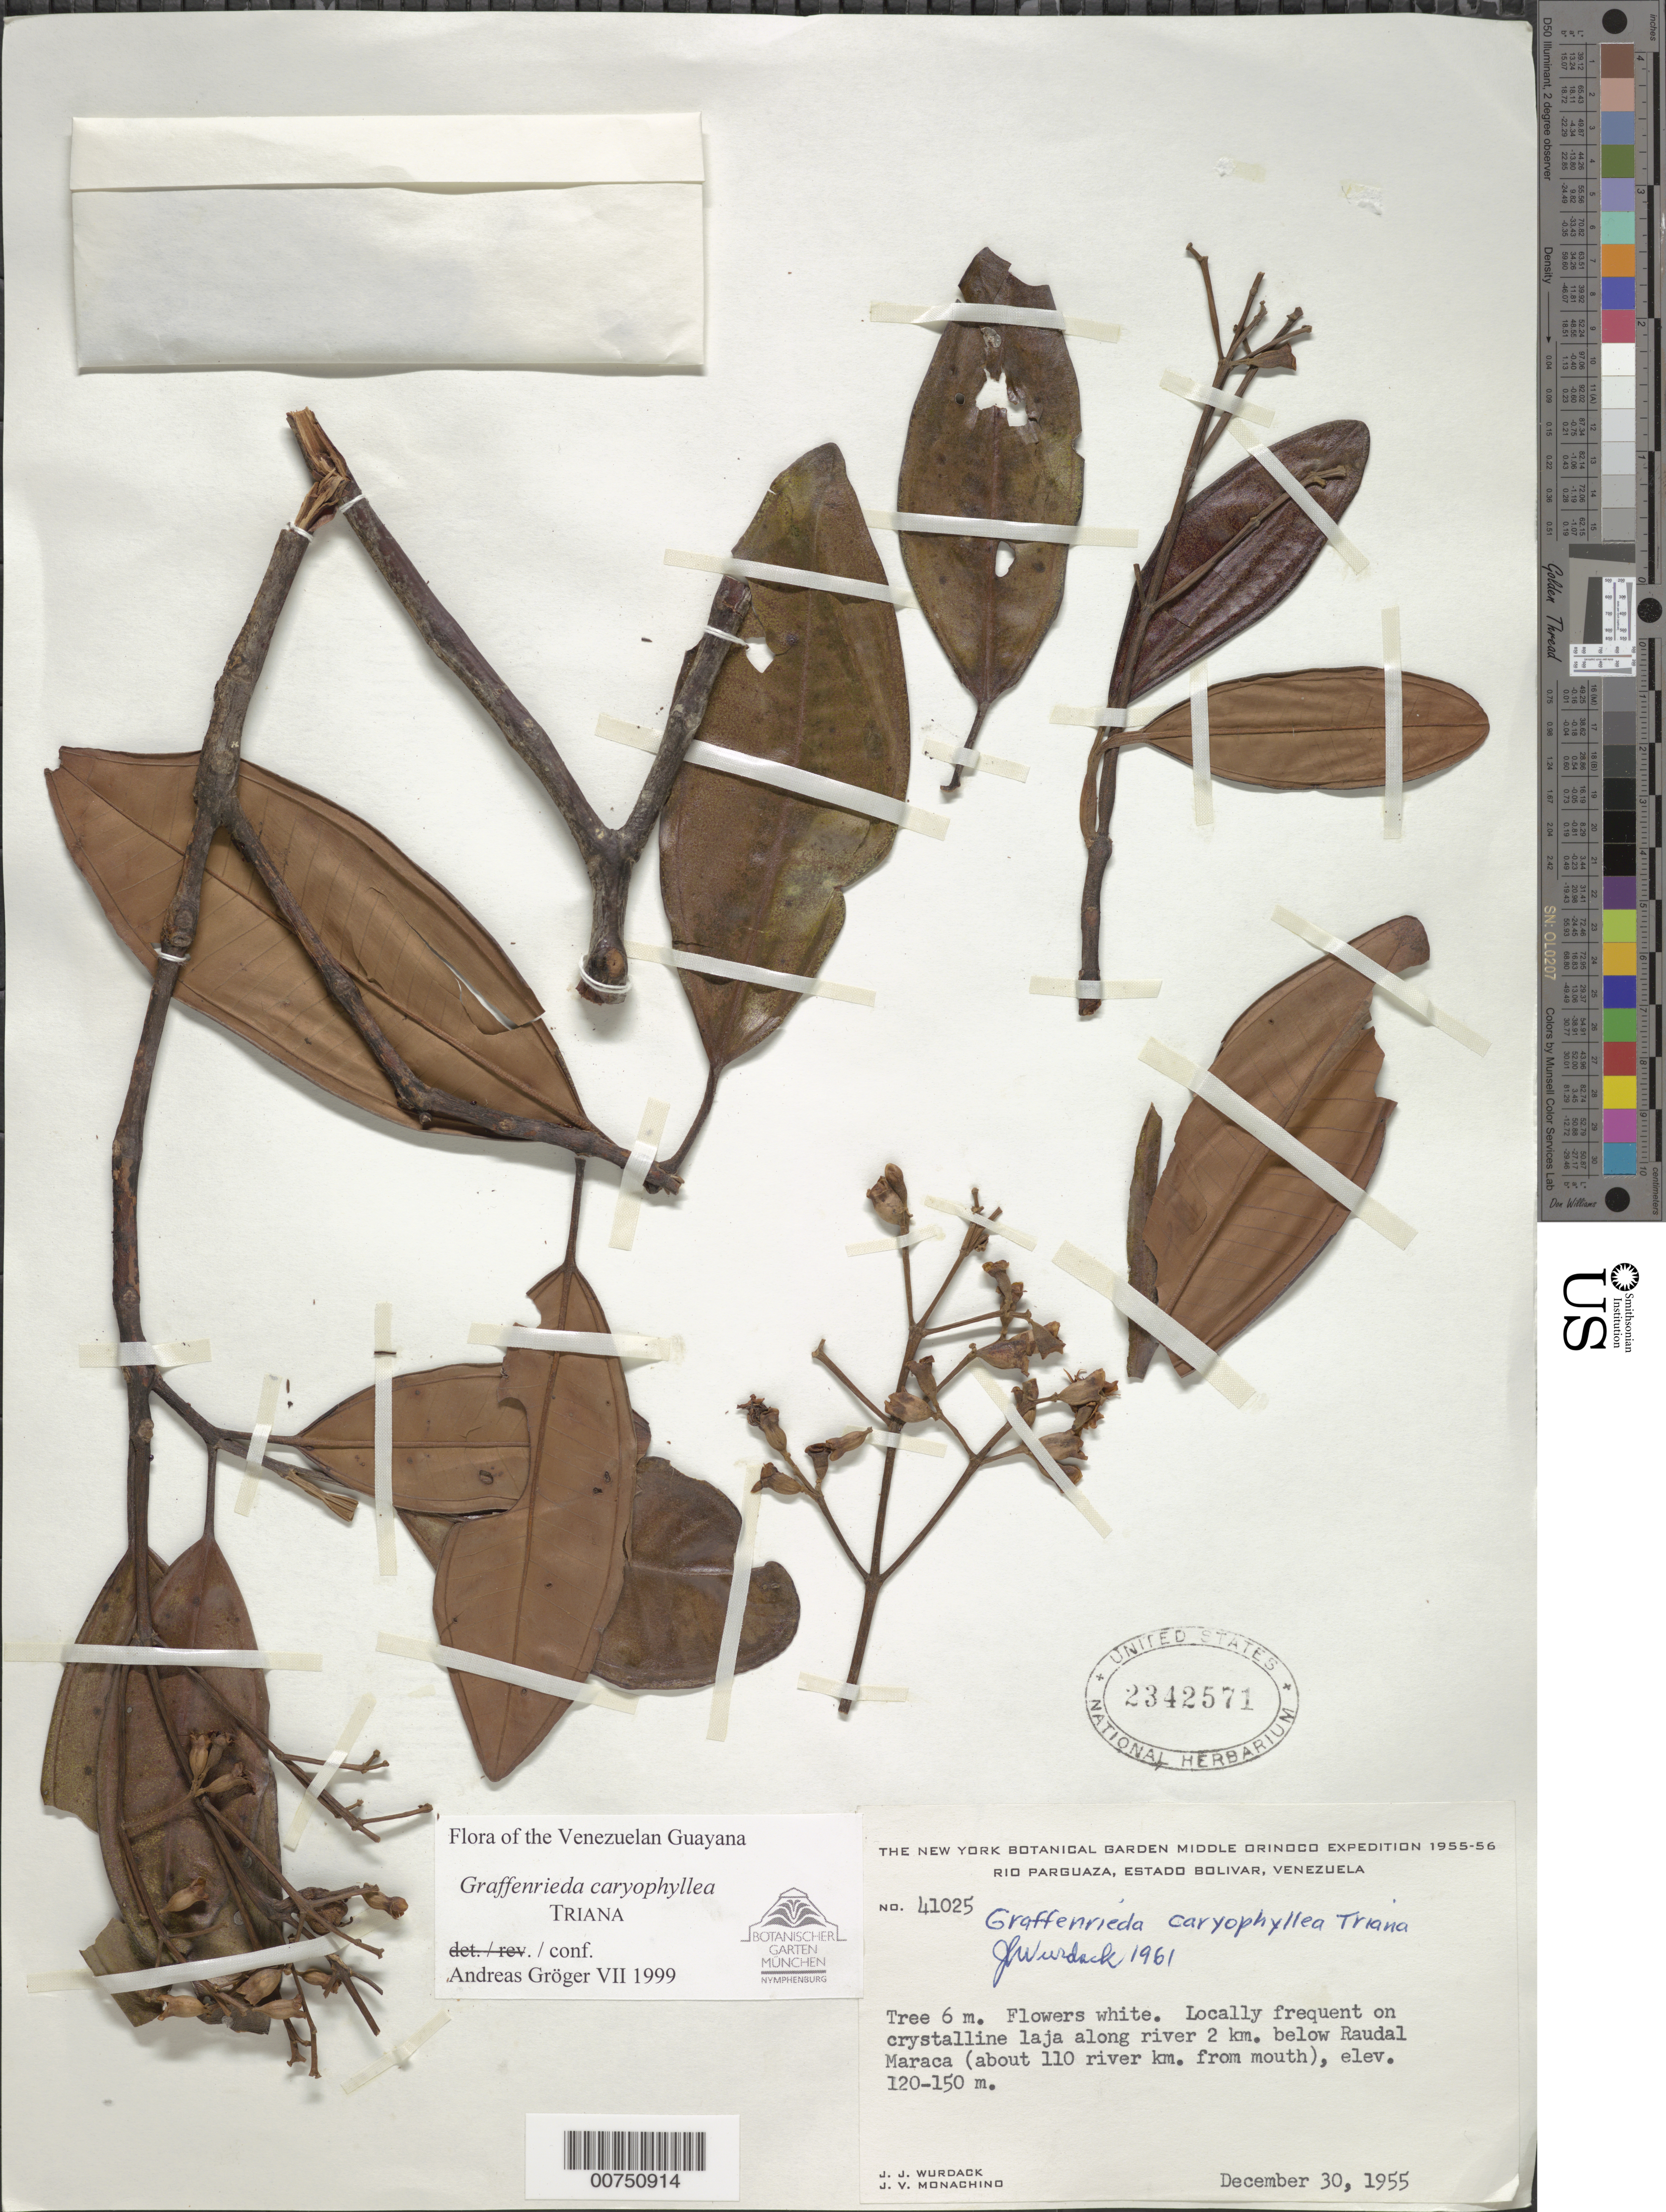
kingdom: Plantae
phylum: Tracheophyta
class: Magnoliopsida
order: Myrtales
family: Melastomataceae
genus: Graffenrieda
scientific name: Graffenrieda caryophyllea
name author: Triana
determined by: Gröger, A.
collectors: J. J. Wurdack & J. V. Monachino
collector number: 41025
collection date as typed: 30-Dec-55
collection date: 1955-12-30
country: Venezuela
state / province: Bolívar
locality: Río Parguaza, just below Raudal Maraca (about 110 river km from mouth)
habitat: Crystalline laja along river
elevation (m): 120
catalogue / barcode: US 2342571